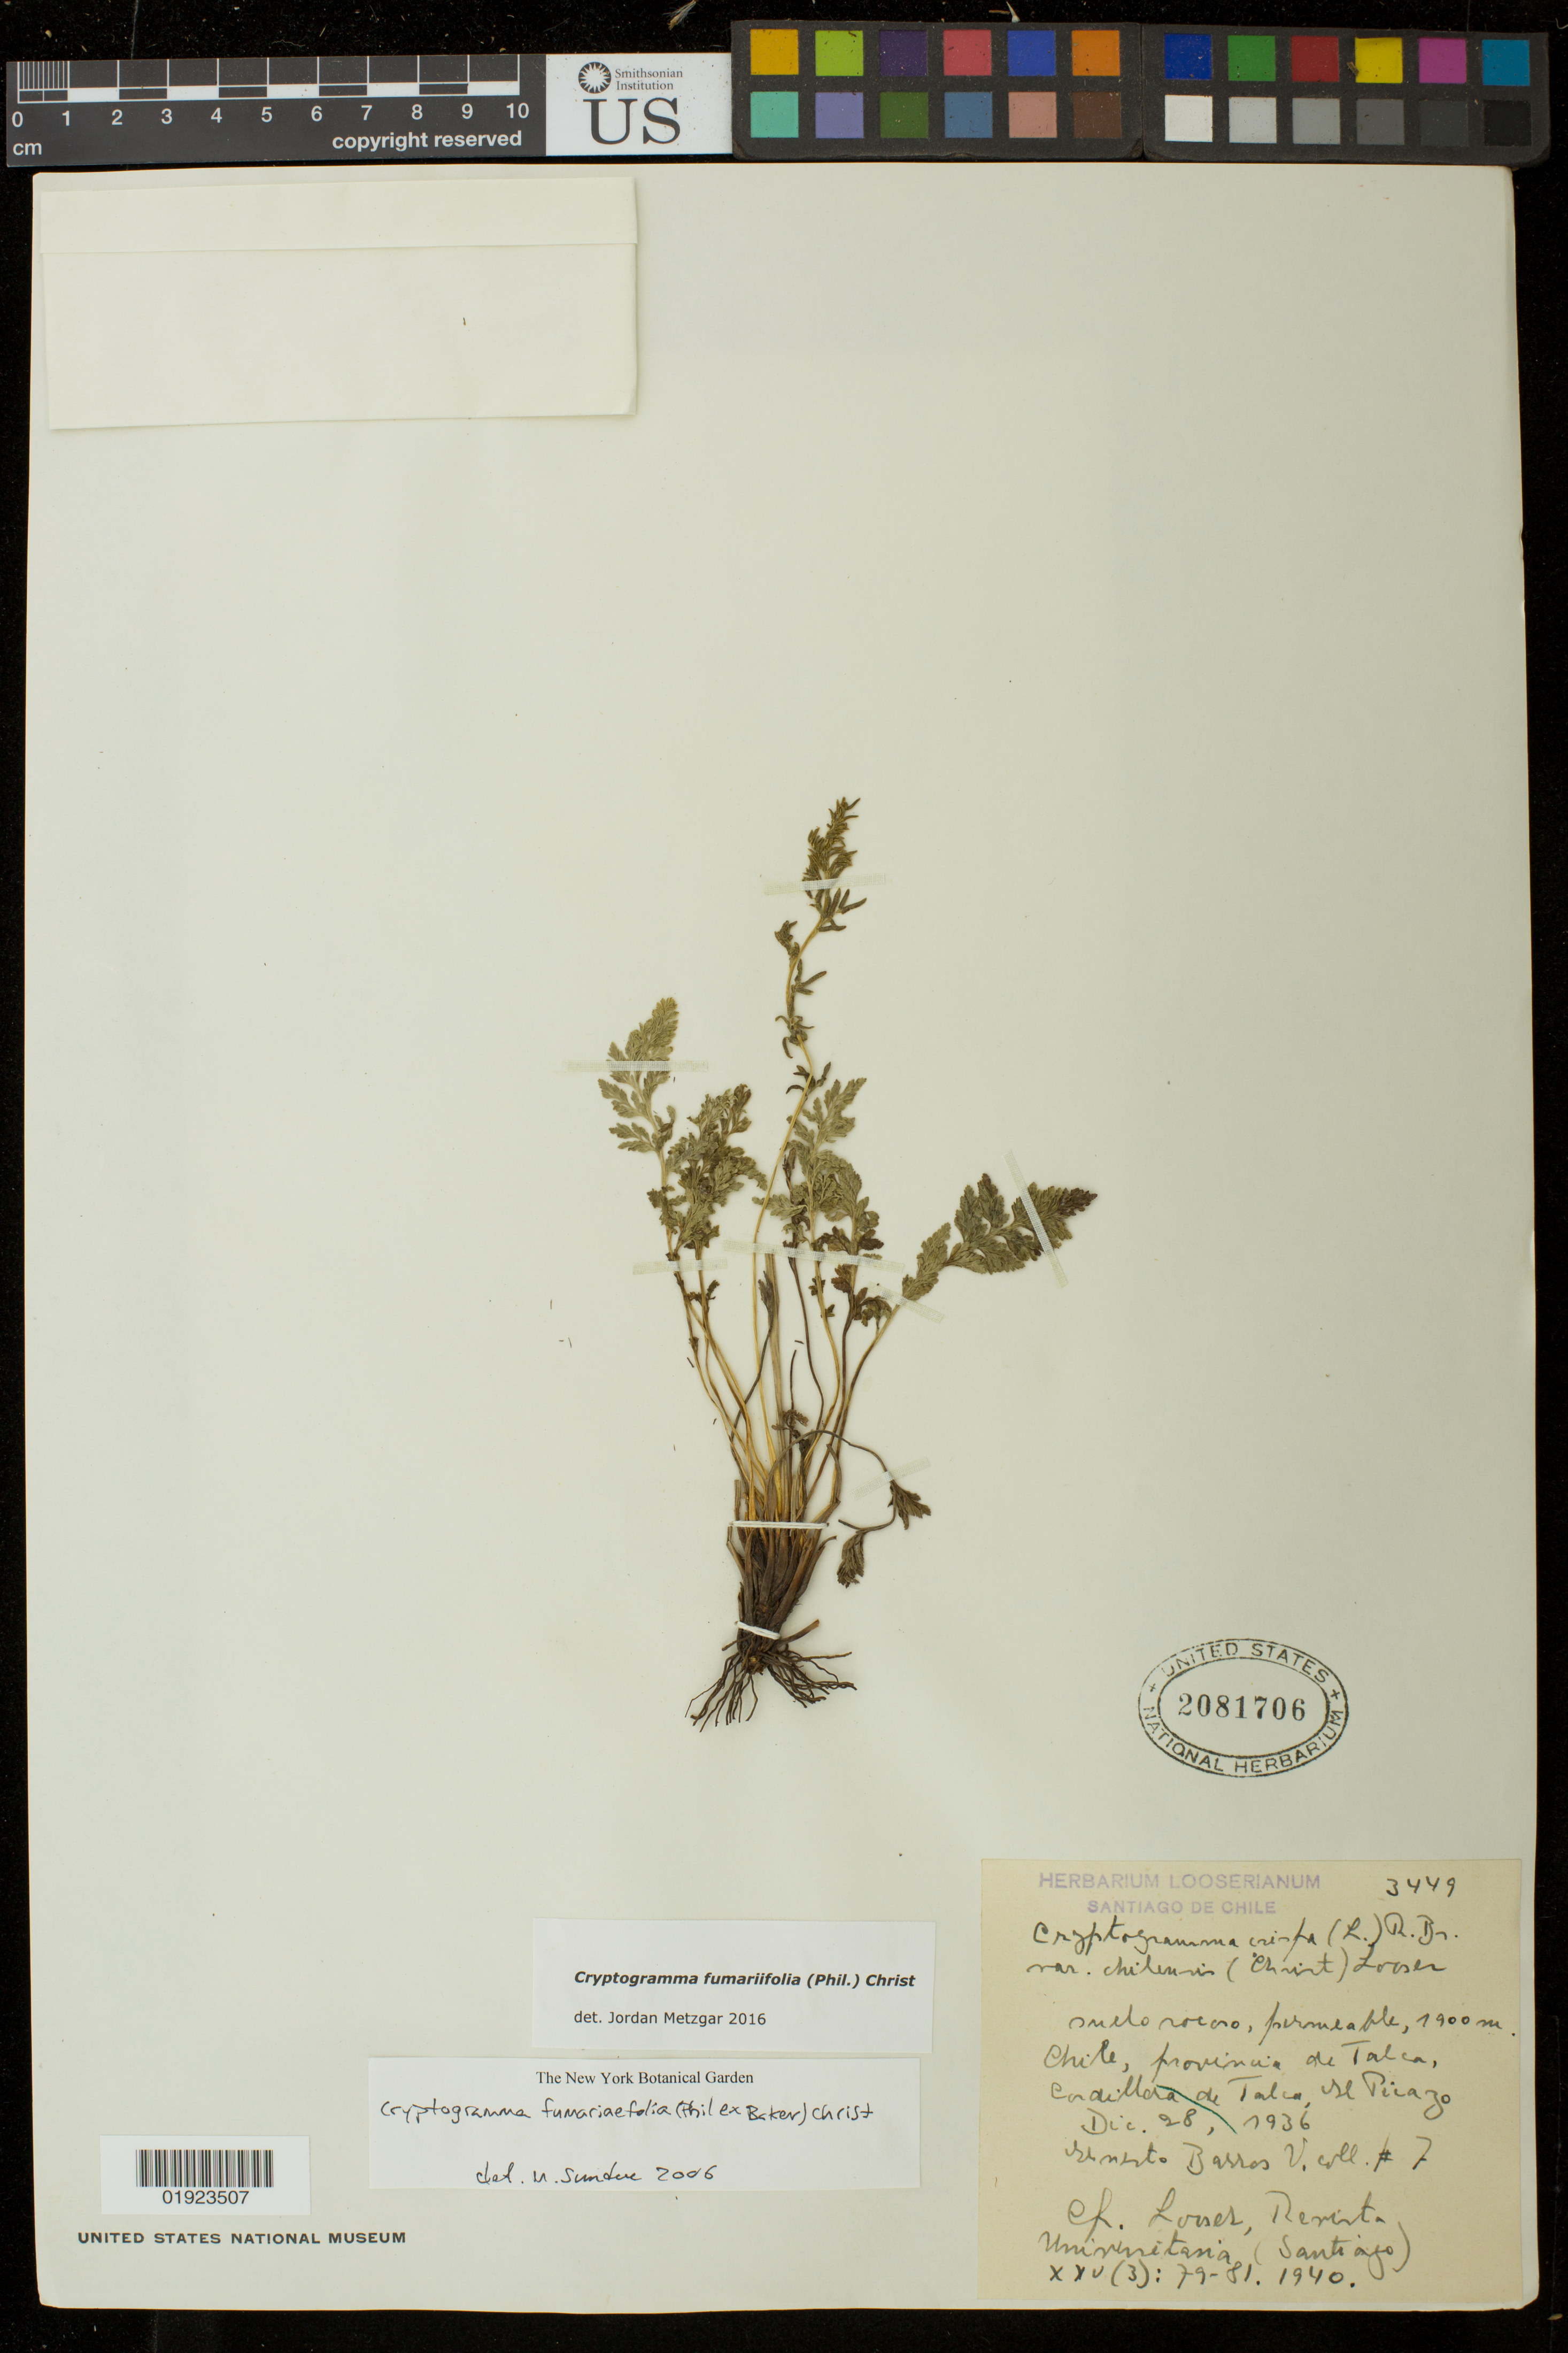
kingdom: Plantae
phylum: Tracheophyta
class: Polypodiopsida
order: Polypodiales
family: Pteridaceae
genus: Cryptogramma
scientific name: Cryptogramma fumariifolia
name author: (Phil. ex Baker) Christ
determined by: Metzgar, Jordan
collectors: E. Barros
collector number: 7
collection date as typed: Dic. 28, 1936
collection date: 1936-12-28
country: Chile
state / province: Maule (VII)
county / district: Talca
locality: provincia de Talca, cordillera de Talca, Picazo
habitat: suelo rocoso, permeable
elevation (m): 1900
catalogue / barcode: US 2081706